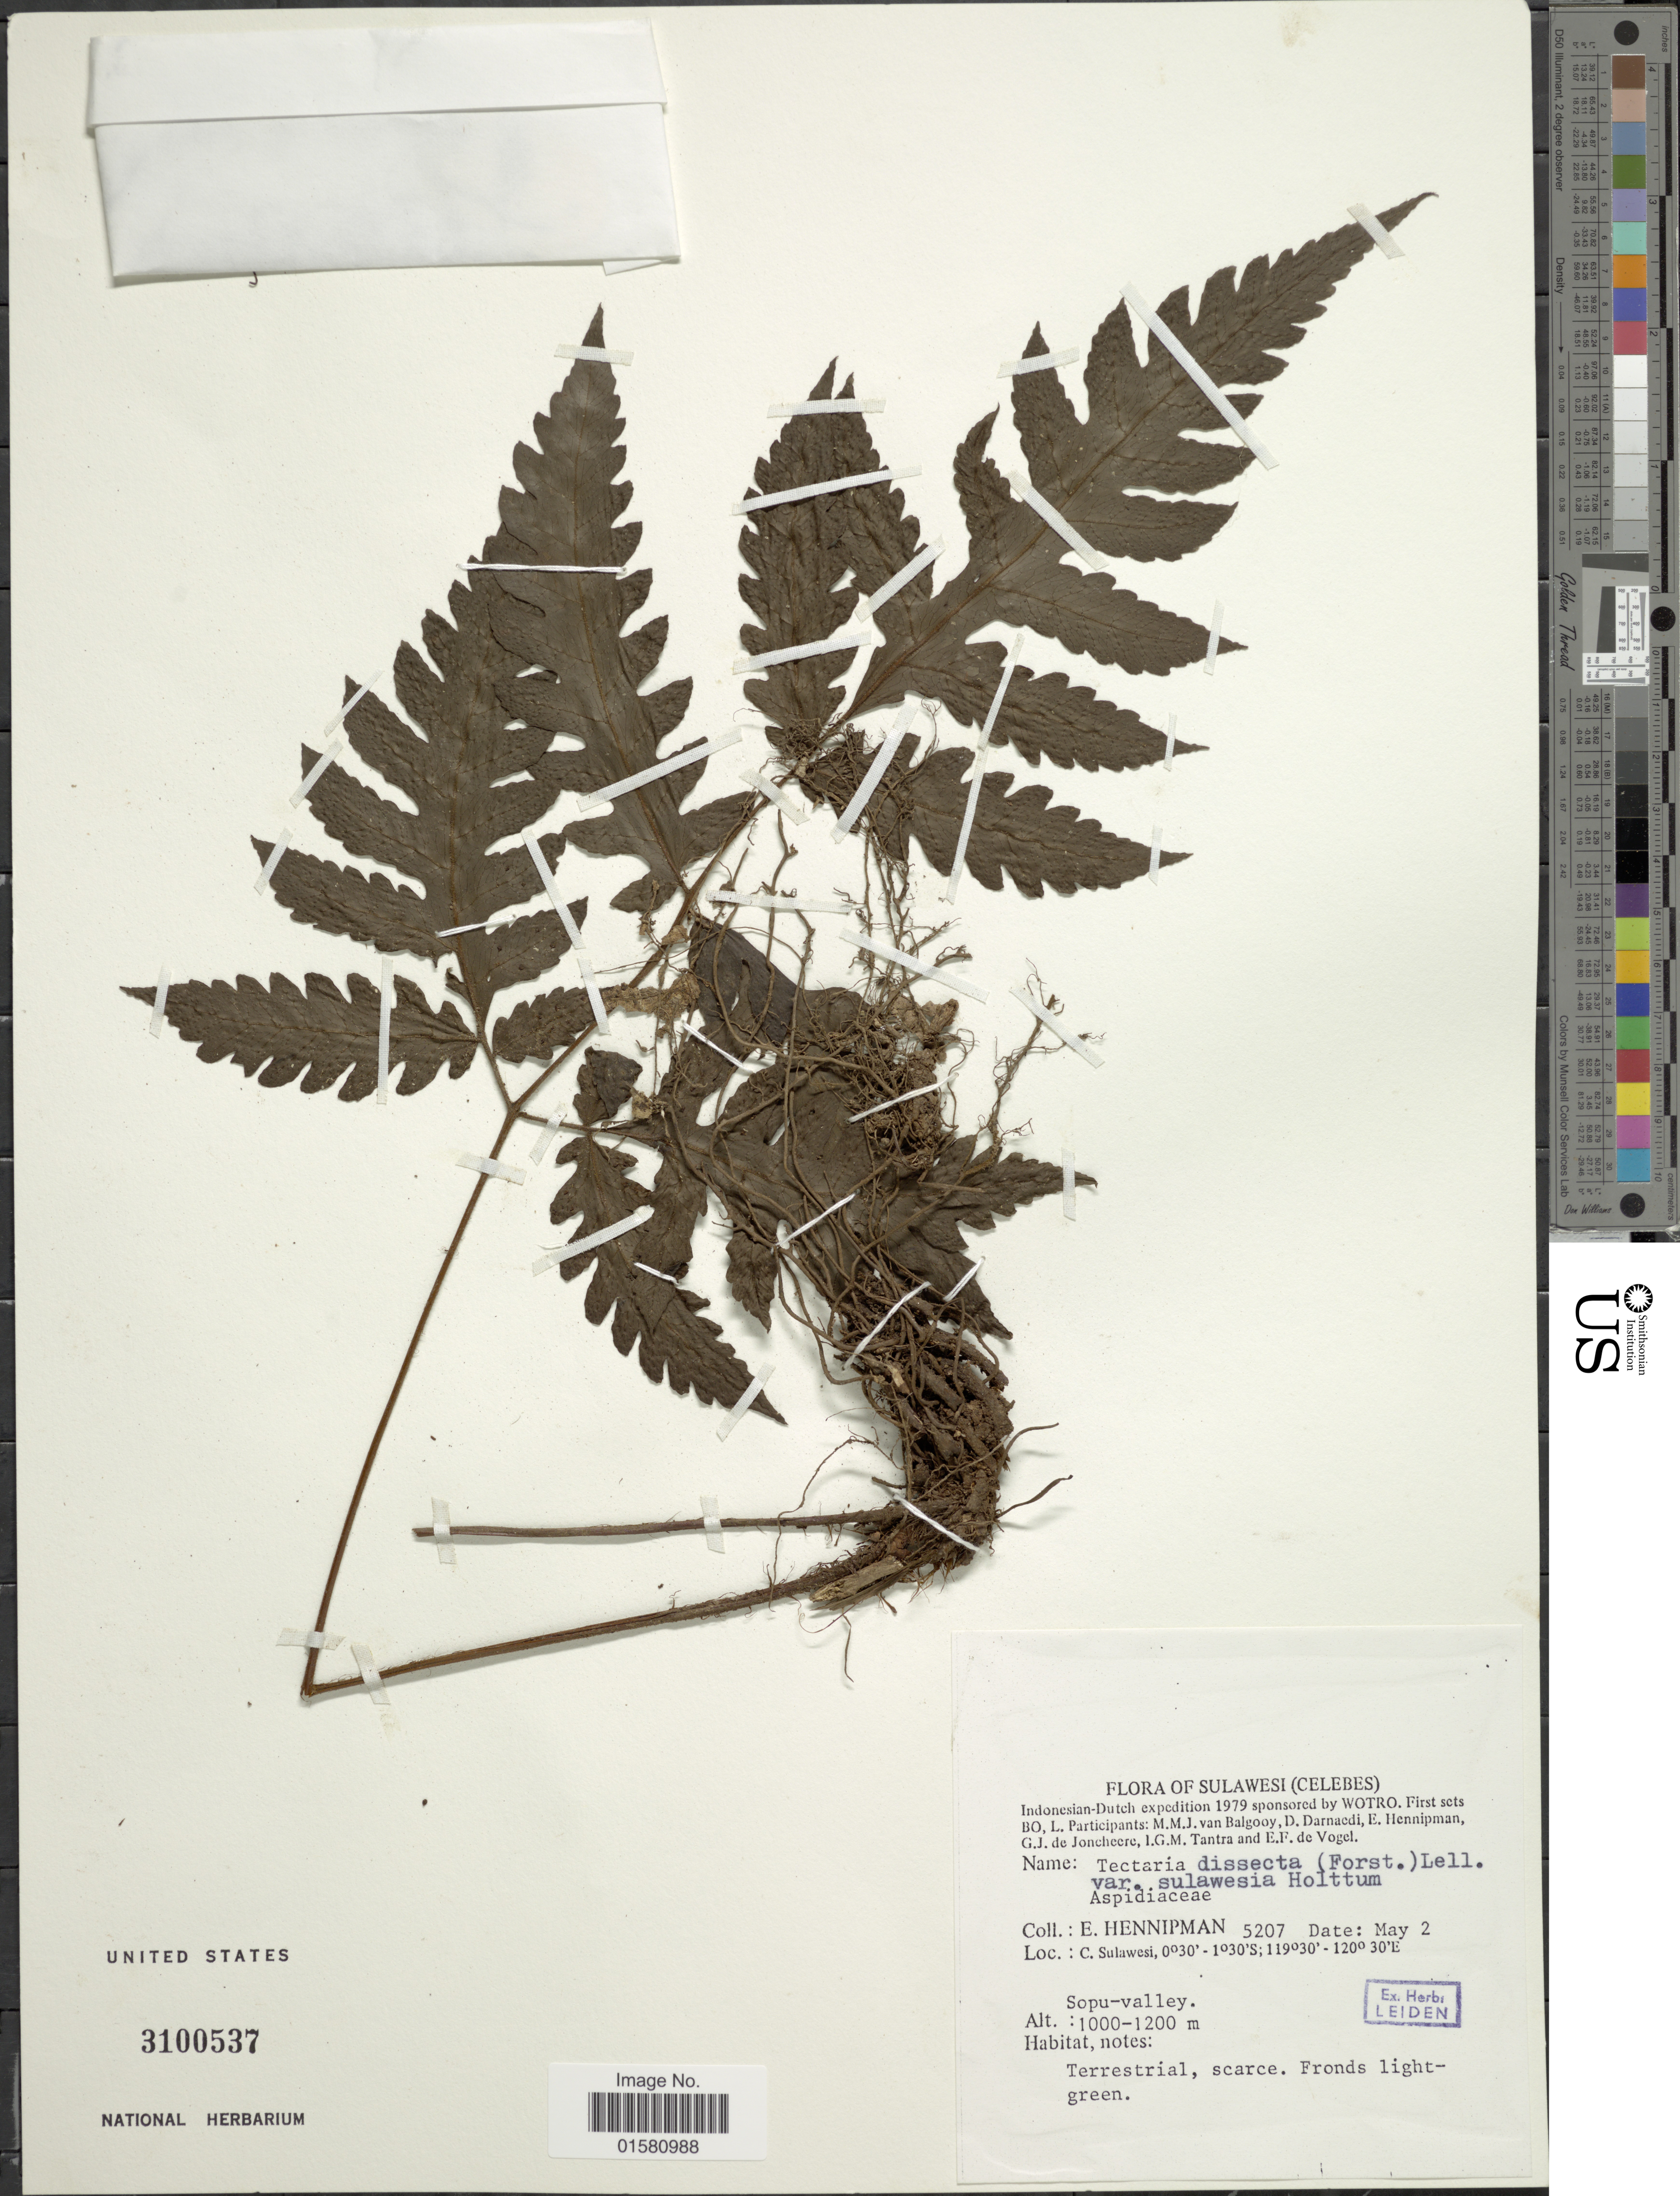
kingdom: Plantae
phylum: Tracheophyta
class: Polypodiopsida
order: Polypodiales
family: Tectariaceae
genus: Tectaria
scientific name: Tectaria dissecta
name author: (G. Forst.) Lellinger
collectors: E. Hennipman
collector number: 5207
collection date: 1979-05-02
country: Indonesia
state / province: Sulawesi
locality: Celebes. C. Sulawesie. Sopu-valley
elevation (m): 1000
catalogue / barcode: US 3100537